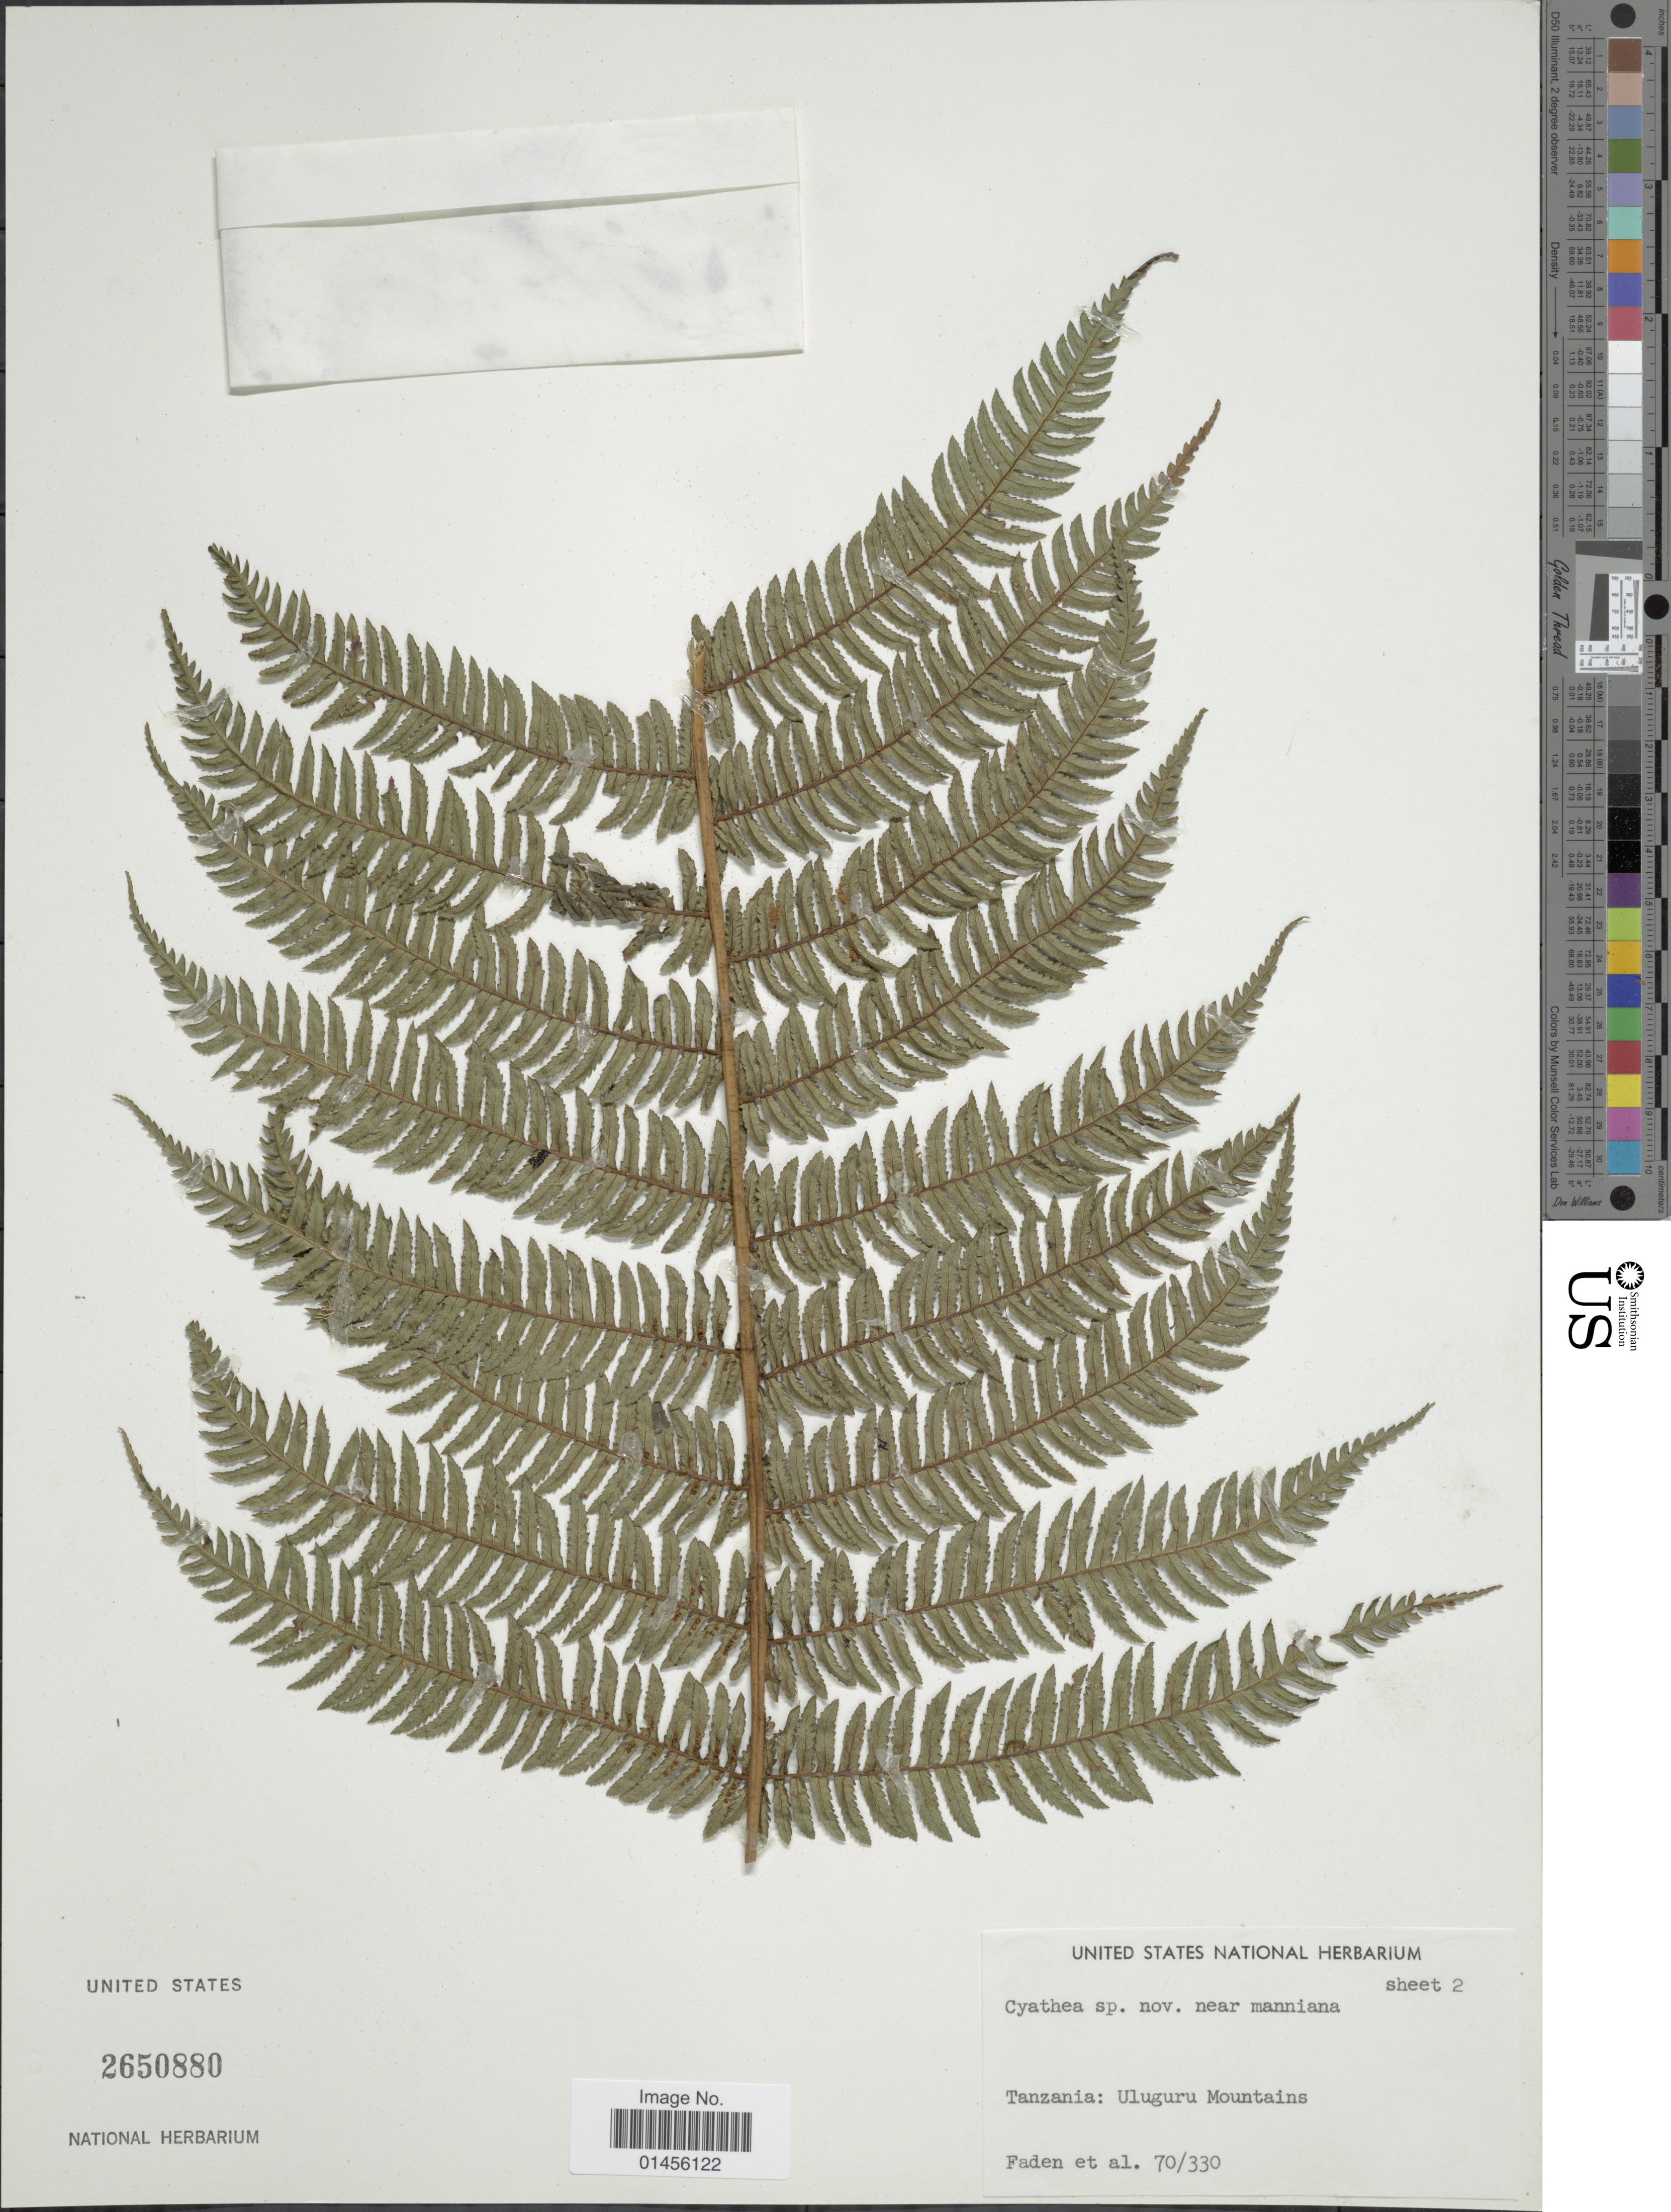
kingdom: Plantae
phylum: Tracheophyta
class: Polypodiopsida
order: Cyatheales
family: Cyatheaceae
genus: Alsophila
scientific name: Alsophila sp.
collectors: R. B. Faden & et al.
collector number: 70/330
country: Tanzania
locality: Uluguru Mountains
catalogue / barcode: US 2650880